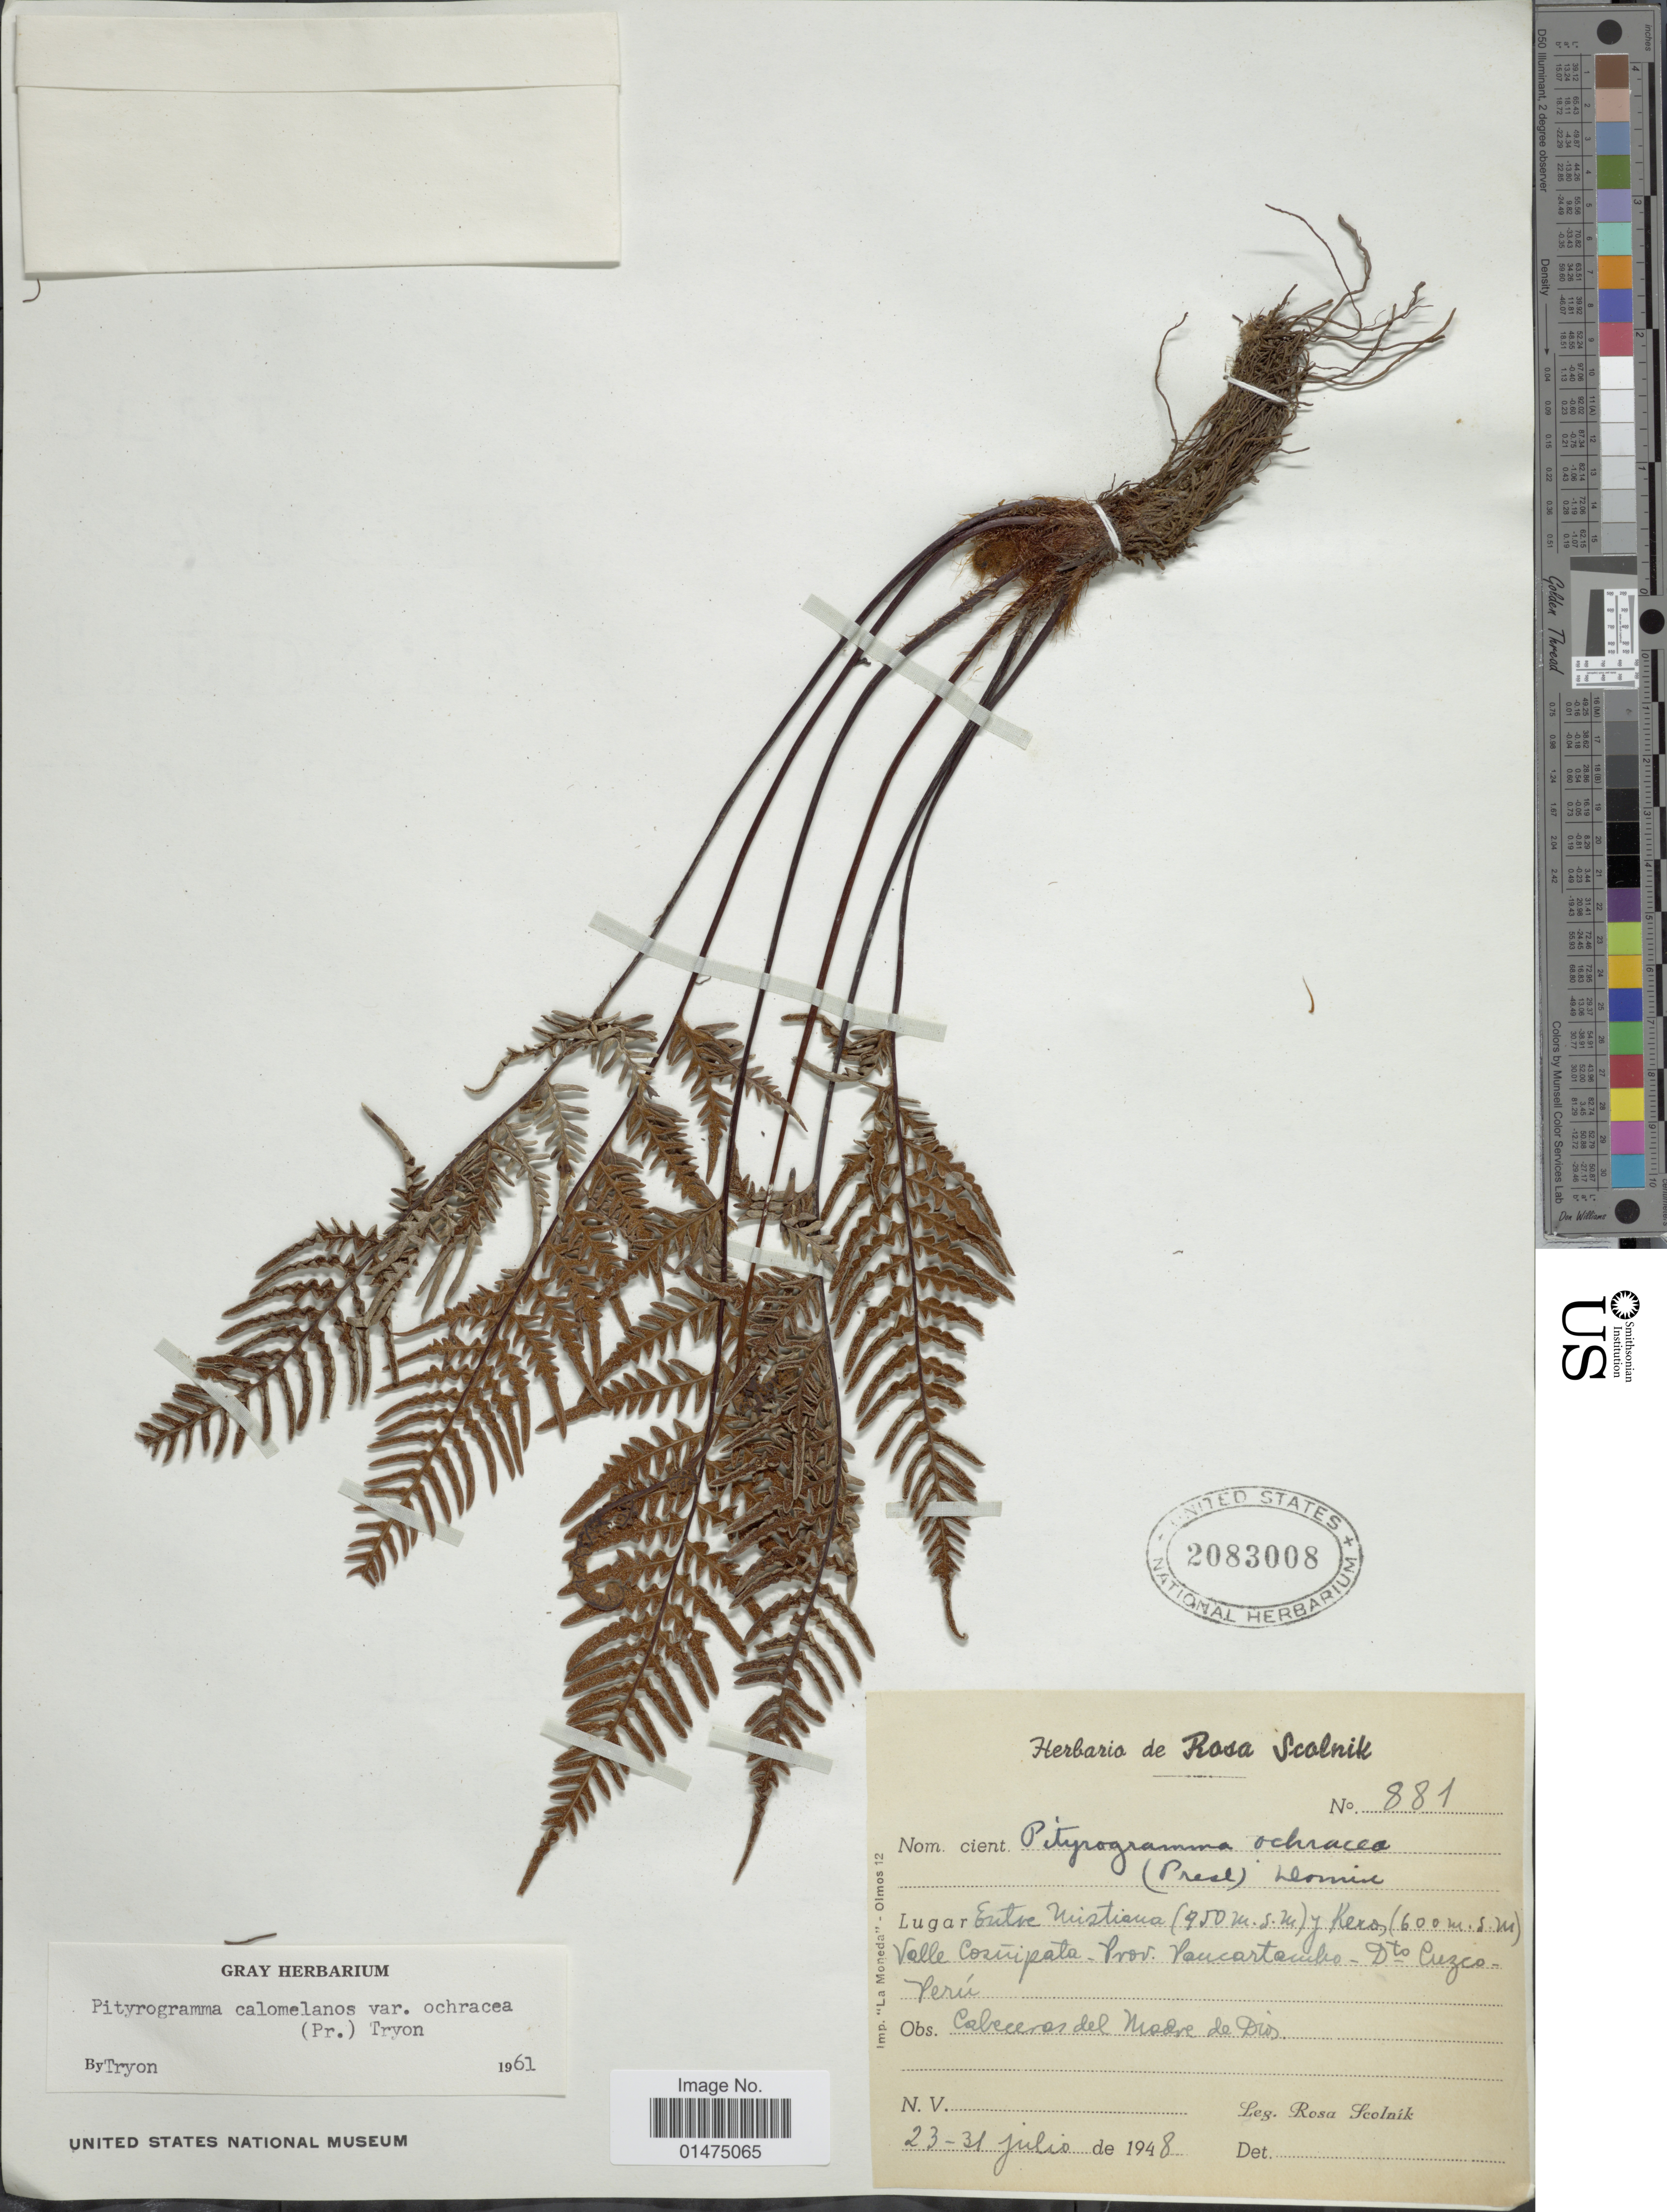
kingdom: Plantae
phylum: Tracheophyta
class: Polypodiopsida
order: Polypodiales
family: Pteridaceae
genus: Pityrogramma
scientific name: Pityrogramma ochracea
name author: (C. Presl) Domin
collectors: R. Scolnik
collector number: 881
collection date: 1948-07-23/1948-07-31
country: Peru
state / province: Cusco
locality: Entre Mistiana y Keros, Valle Cosñipata, Prov. Paucartambo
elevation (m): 450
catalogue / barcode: US 2083008